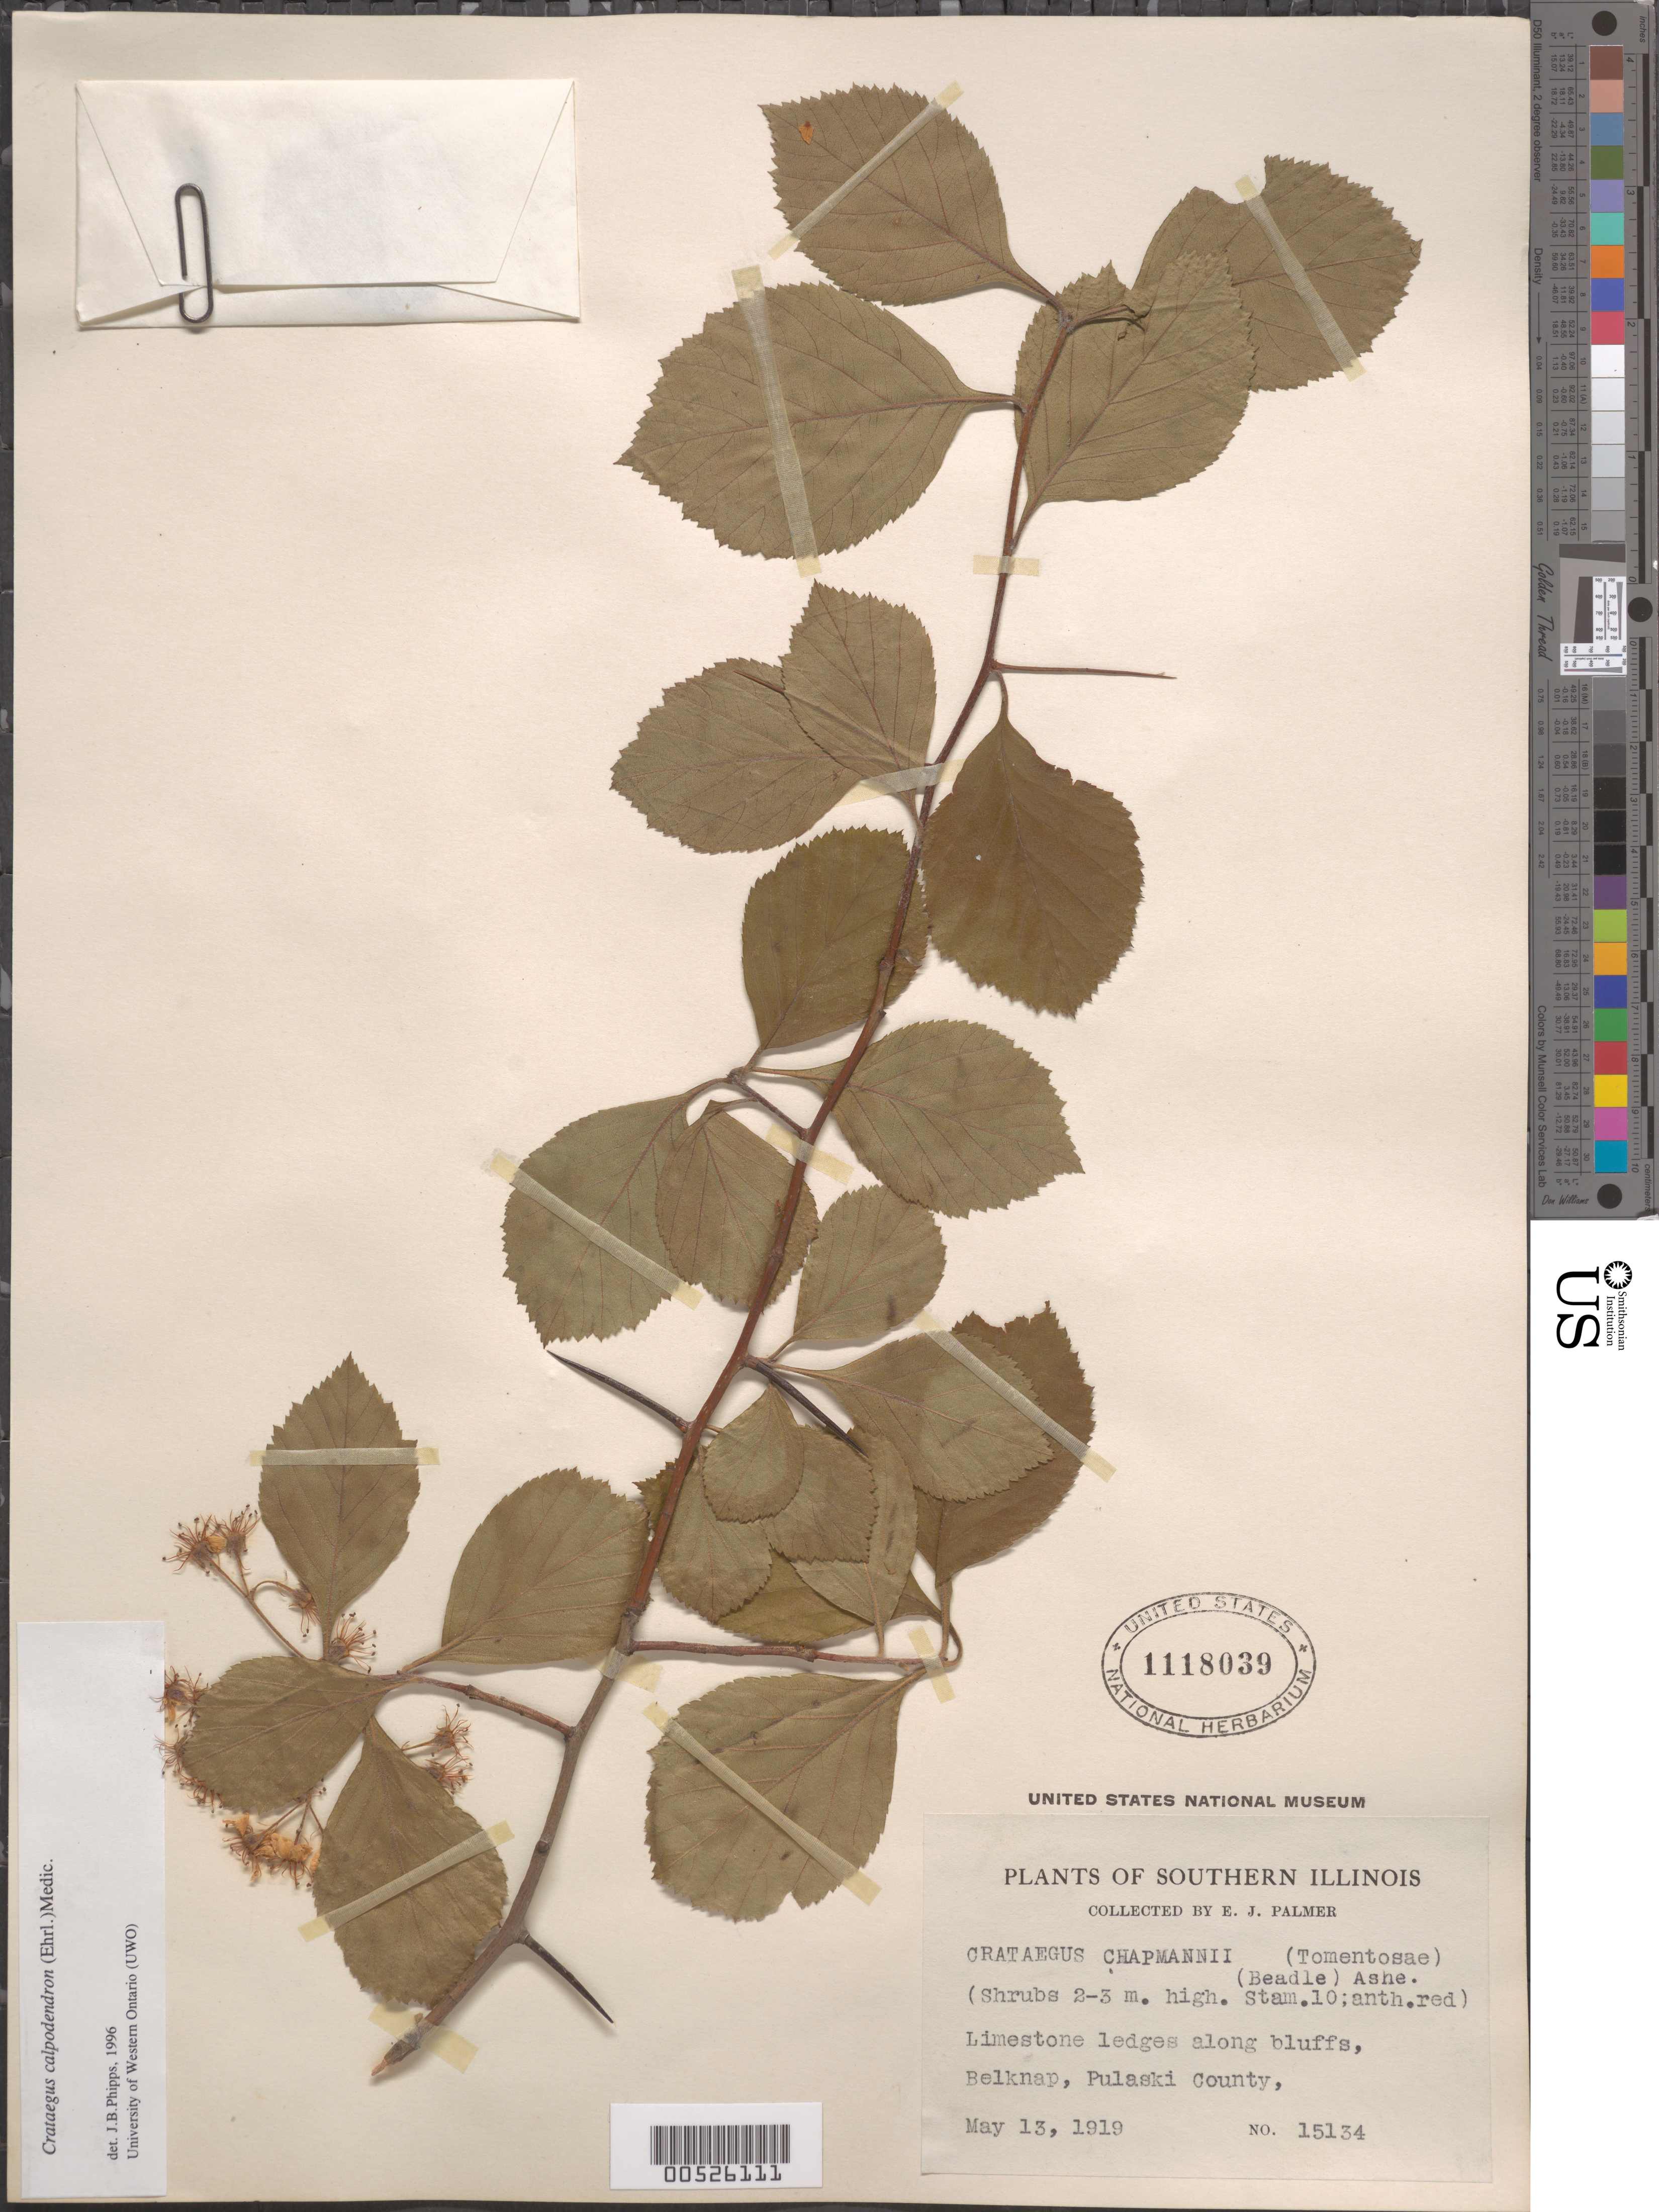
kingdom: Plantae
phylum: Tracheophyta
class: Magnoliopsida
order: Rosales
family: Rosaceae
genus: Crataegus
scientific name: Crataegus calpodendron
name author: (Ehrh.) Medik.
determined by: Phipps, James B., (UWO), University of Western Ontario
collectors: E. J. Palmer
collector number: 15134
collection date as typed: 13 May 1919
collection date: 1919-05-13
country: United States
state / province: Illinois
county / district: Pulaski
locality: Belknap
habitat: Limestone ledges along bluffs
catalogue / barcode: US 1118039